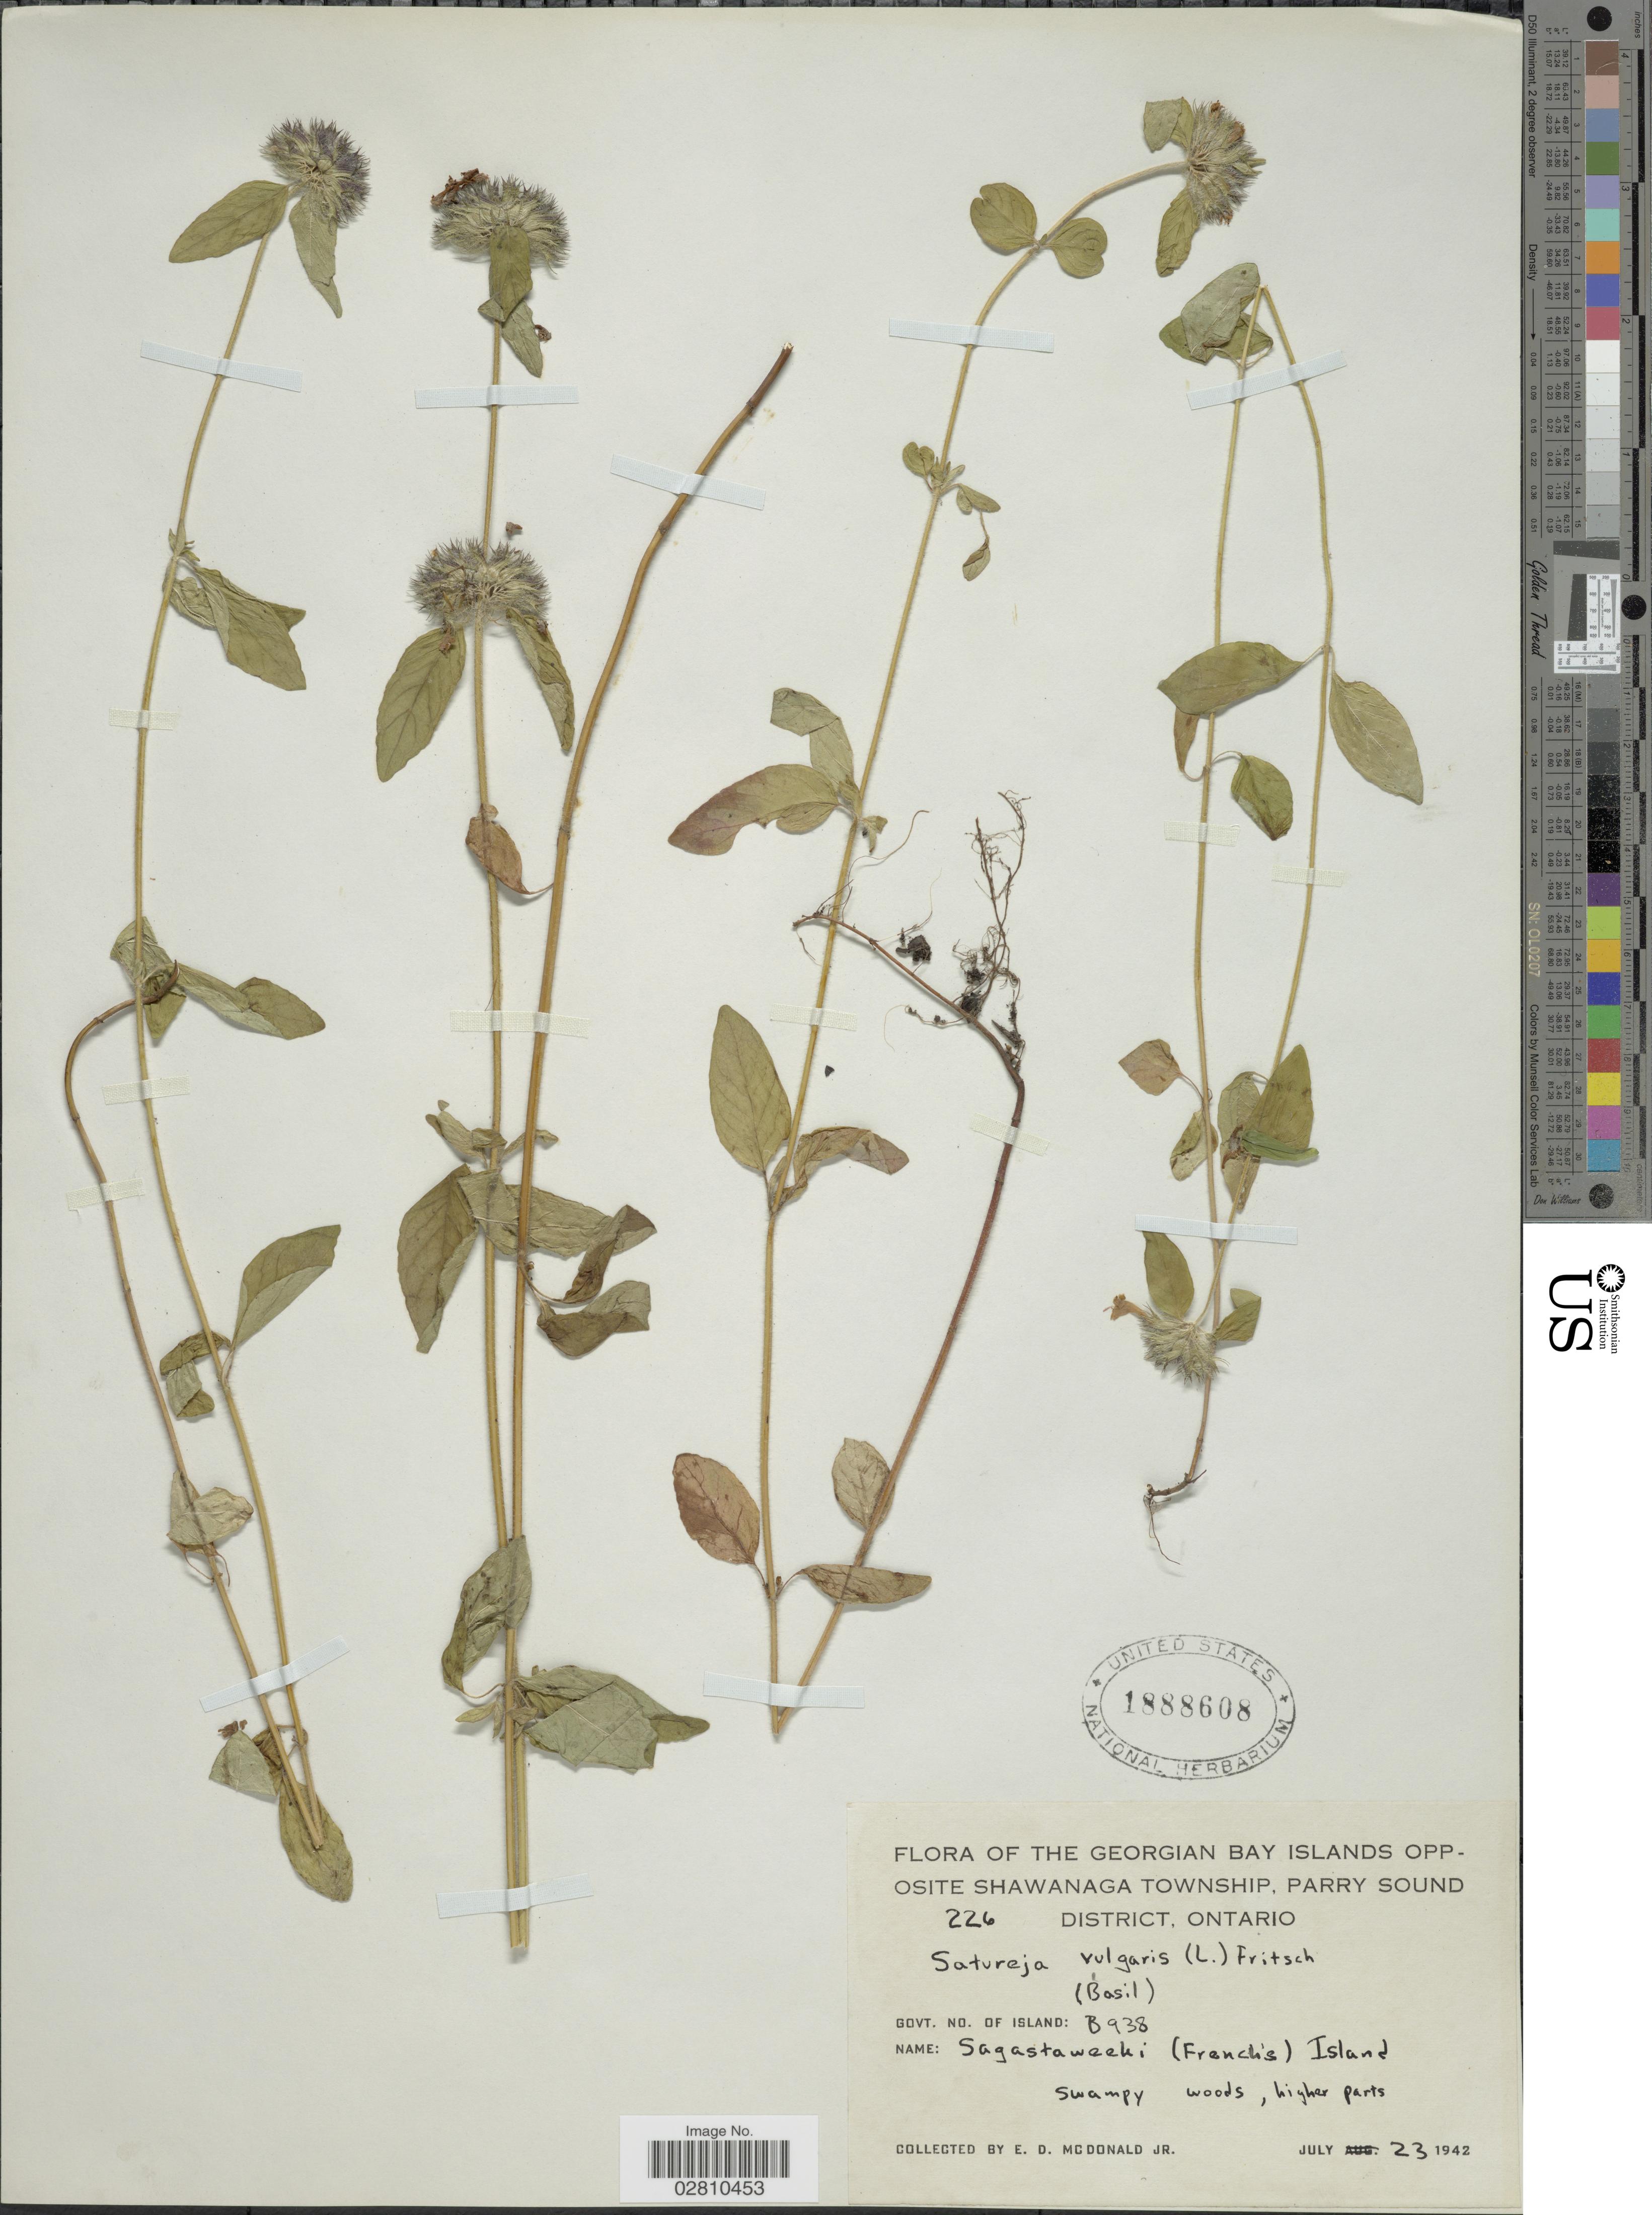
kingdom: Plantae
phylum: Tracheophyta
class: Magnoliopsida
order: Lamiales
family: Lamiaceae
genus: Clinopodium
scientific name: Clinopodium vulgare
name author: L.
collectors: E. D. McDonald Jr.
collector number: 226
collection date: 1942-07-23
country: Canada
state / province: Ontario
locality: Georgian Bay Islands opposite Shawanaga Township, Parry Sound District, Govt No. of island: B938.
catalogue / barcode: US 1888608